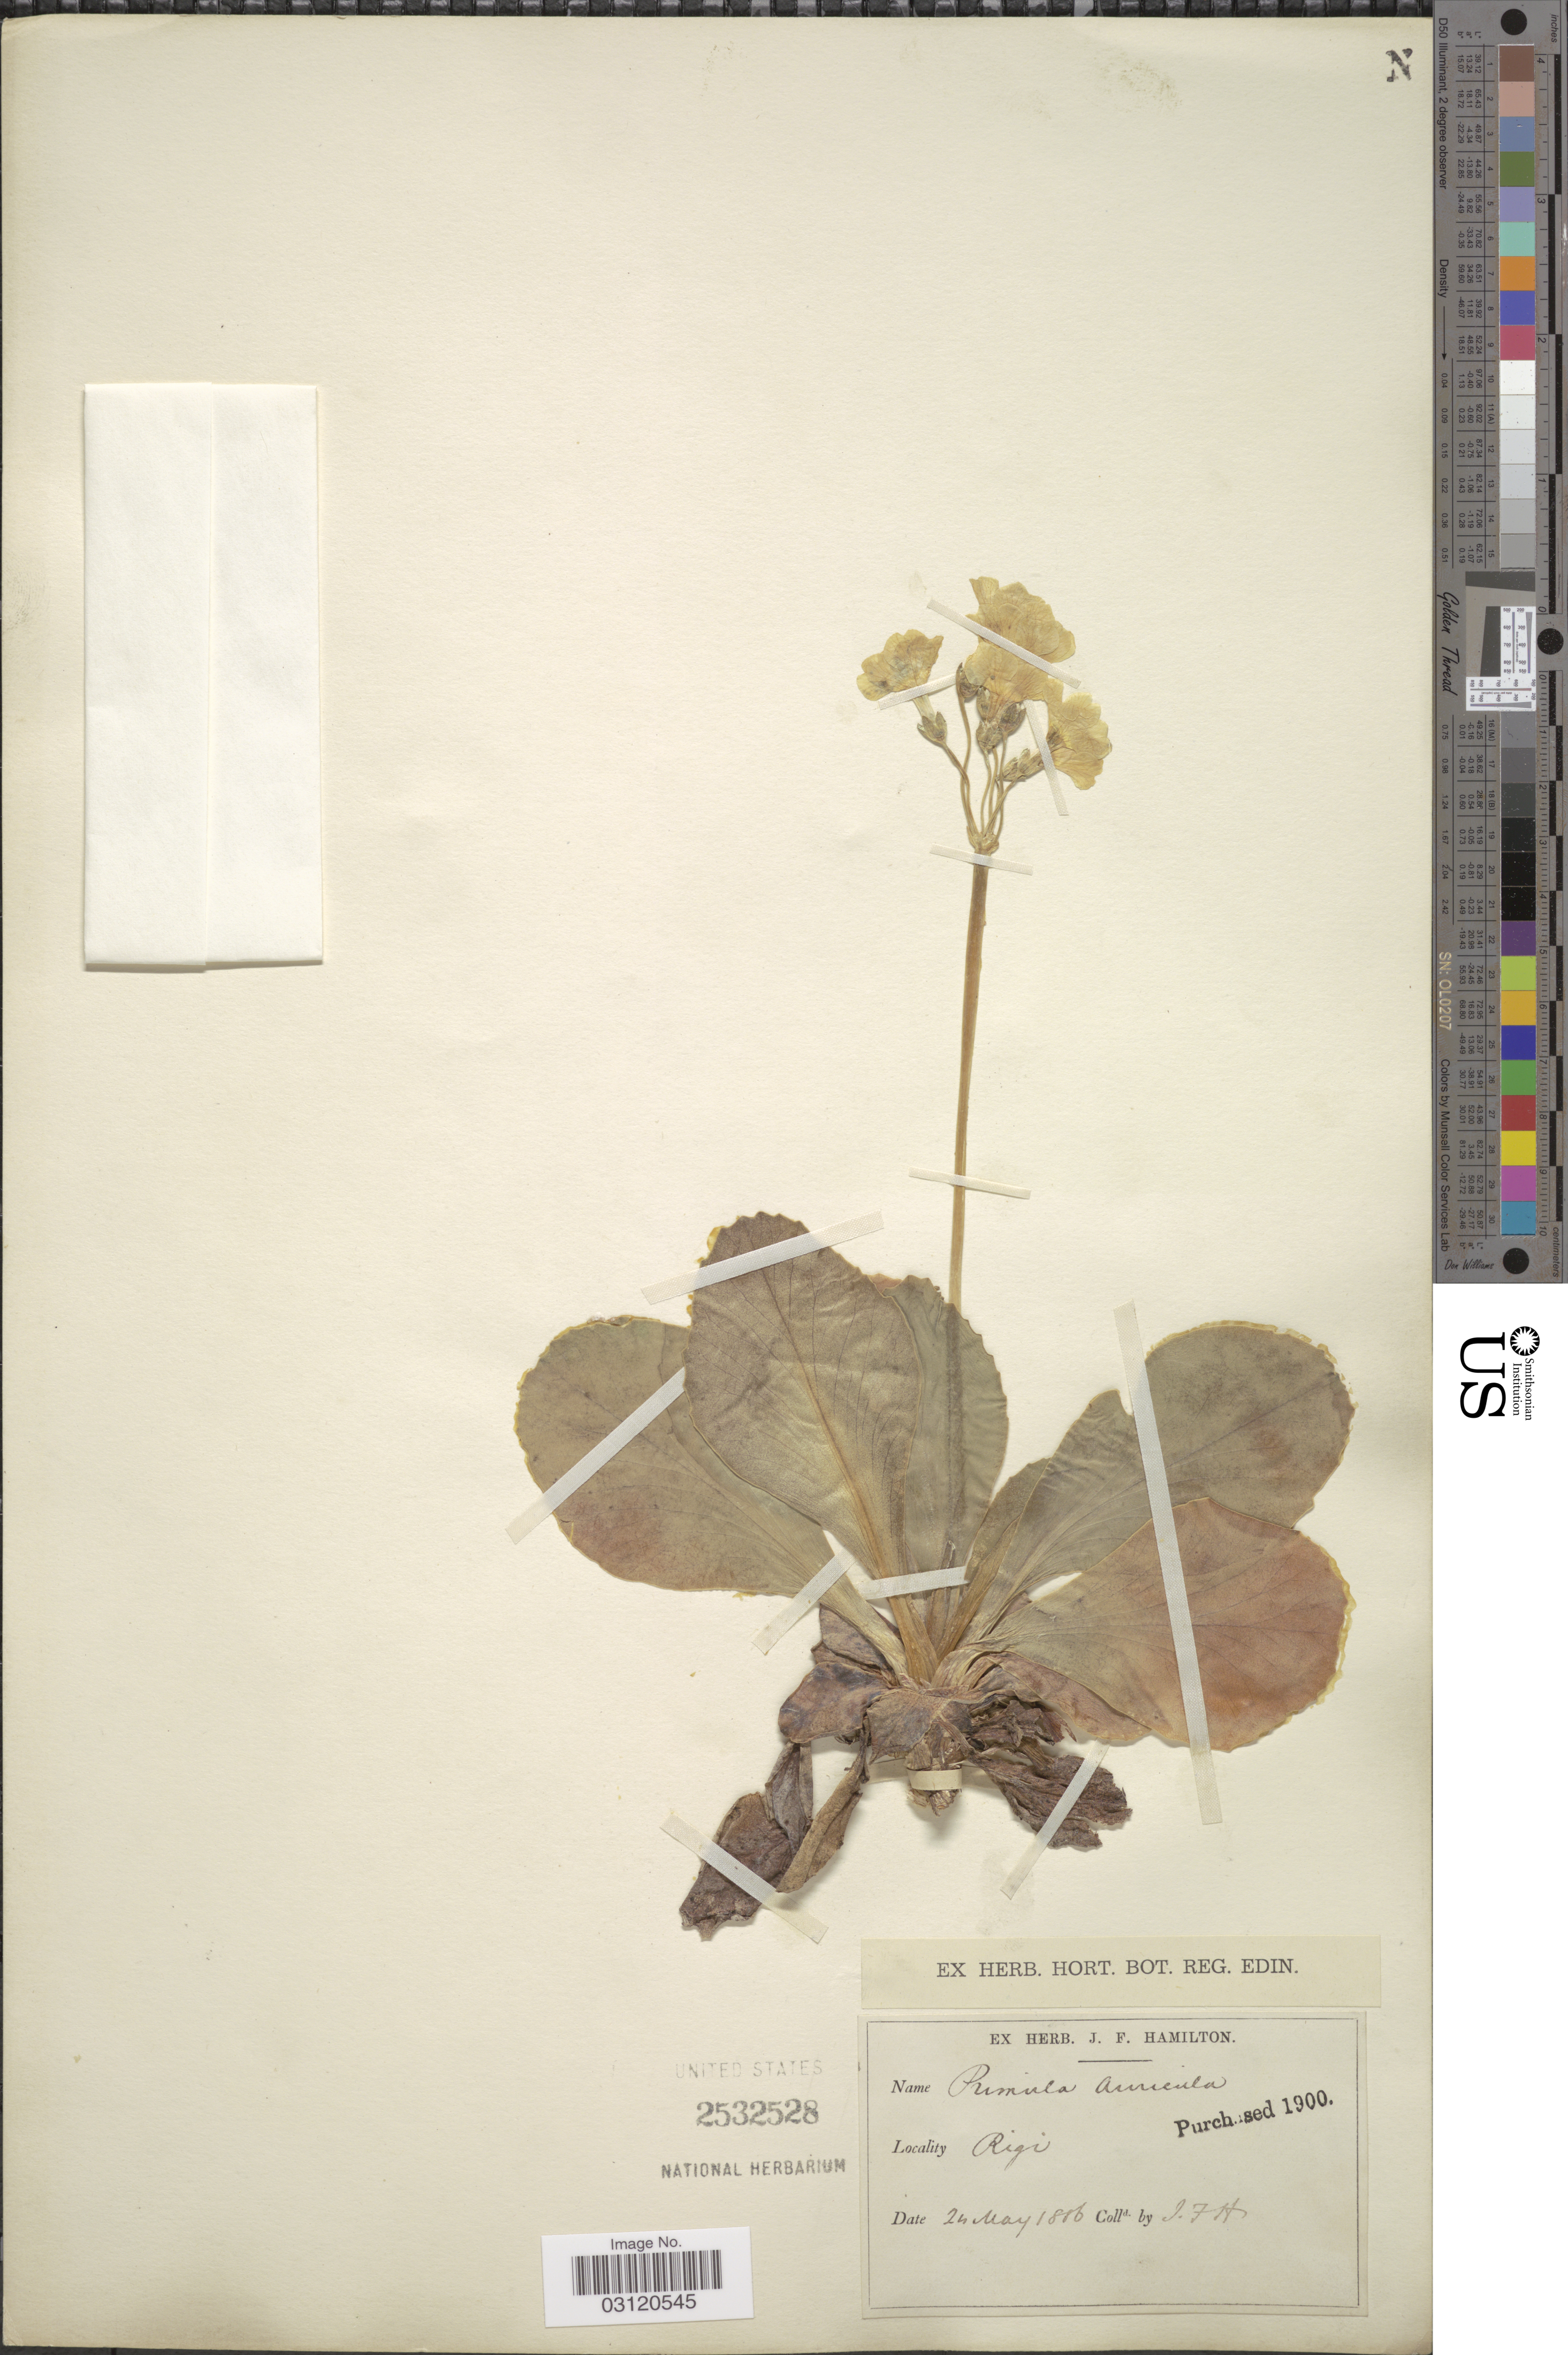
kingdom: Plantae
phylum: Tracheophyta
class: Magnoliopsida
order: Ericales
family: Primulaceae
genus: Primula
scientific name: Primula auricula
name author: L.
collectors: J. Hamilton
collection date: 1886-05-24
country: Switzerland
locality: Rigi.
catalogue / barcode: US 2532528